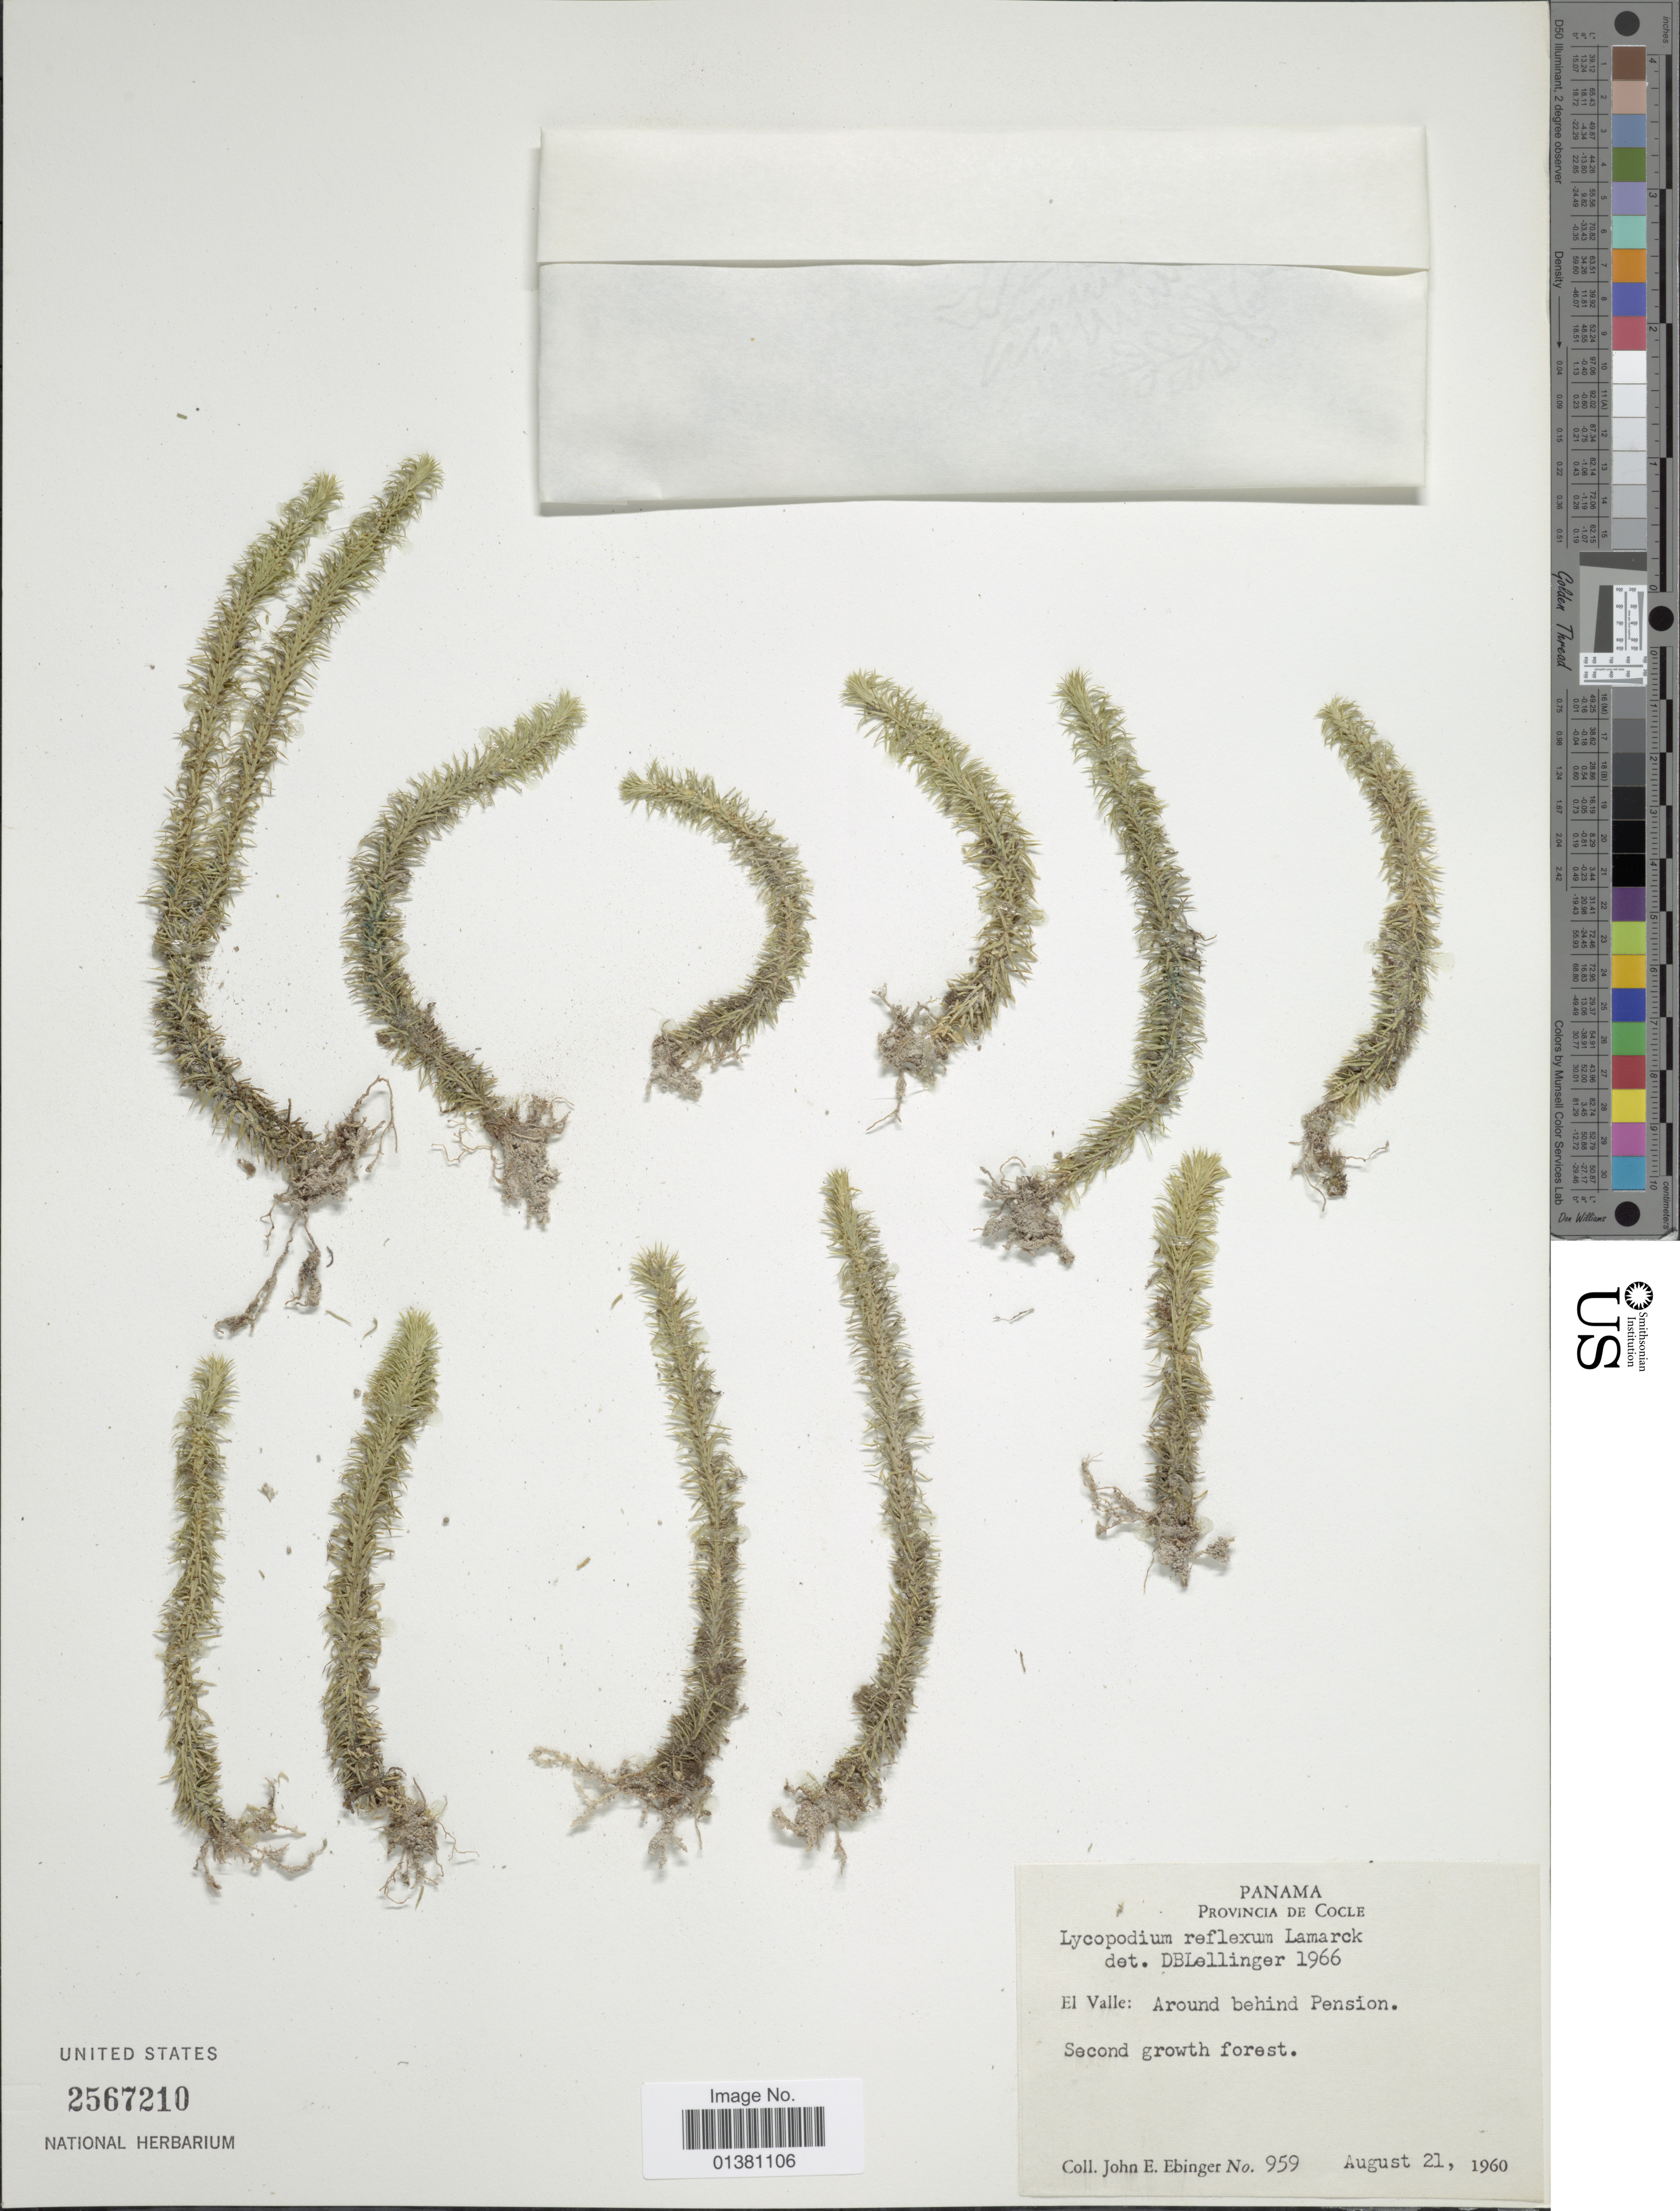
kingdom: Plantae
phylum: Tracheophyta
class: Lycopodiopsida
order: Lycopodiales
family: Lycopodiaceae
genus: Phlegmariurus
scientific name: Phlegmariurus reflexus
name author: (Lam.) B. Øllg.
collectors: J. Ebinger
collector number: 959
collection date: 1960-08-21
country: Panama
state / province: Coclé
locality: Province de Cocle, El Valle: Around behind Pension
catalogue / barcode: US 2567210